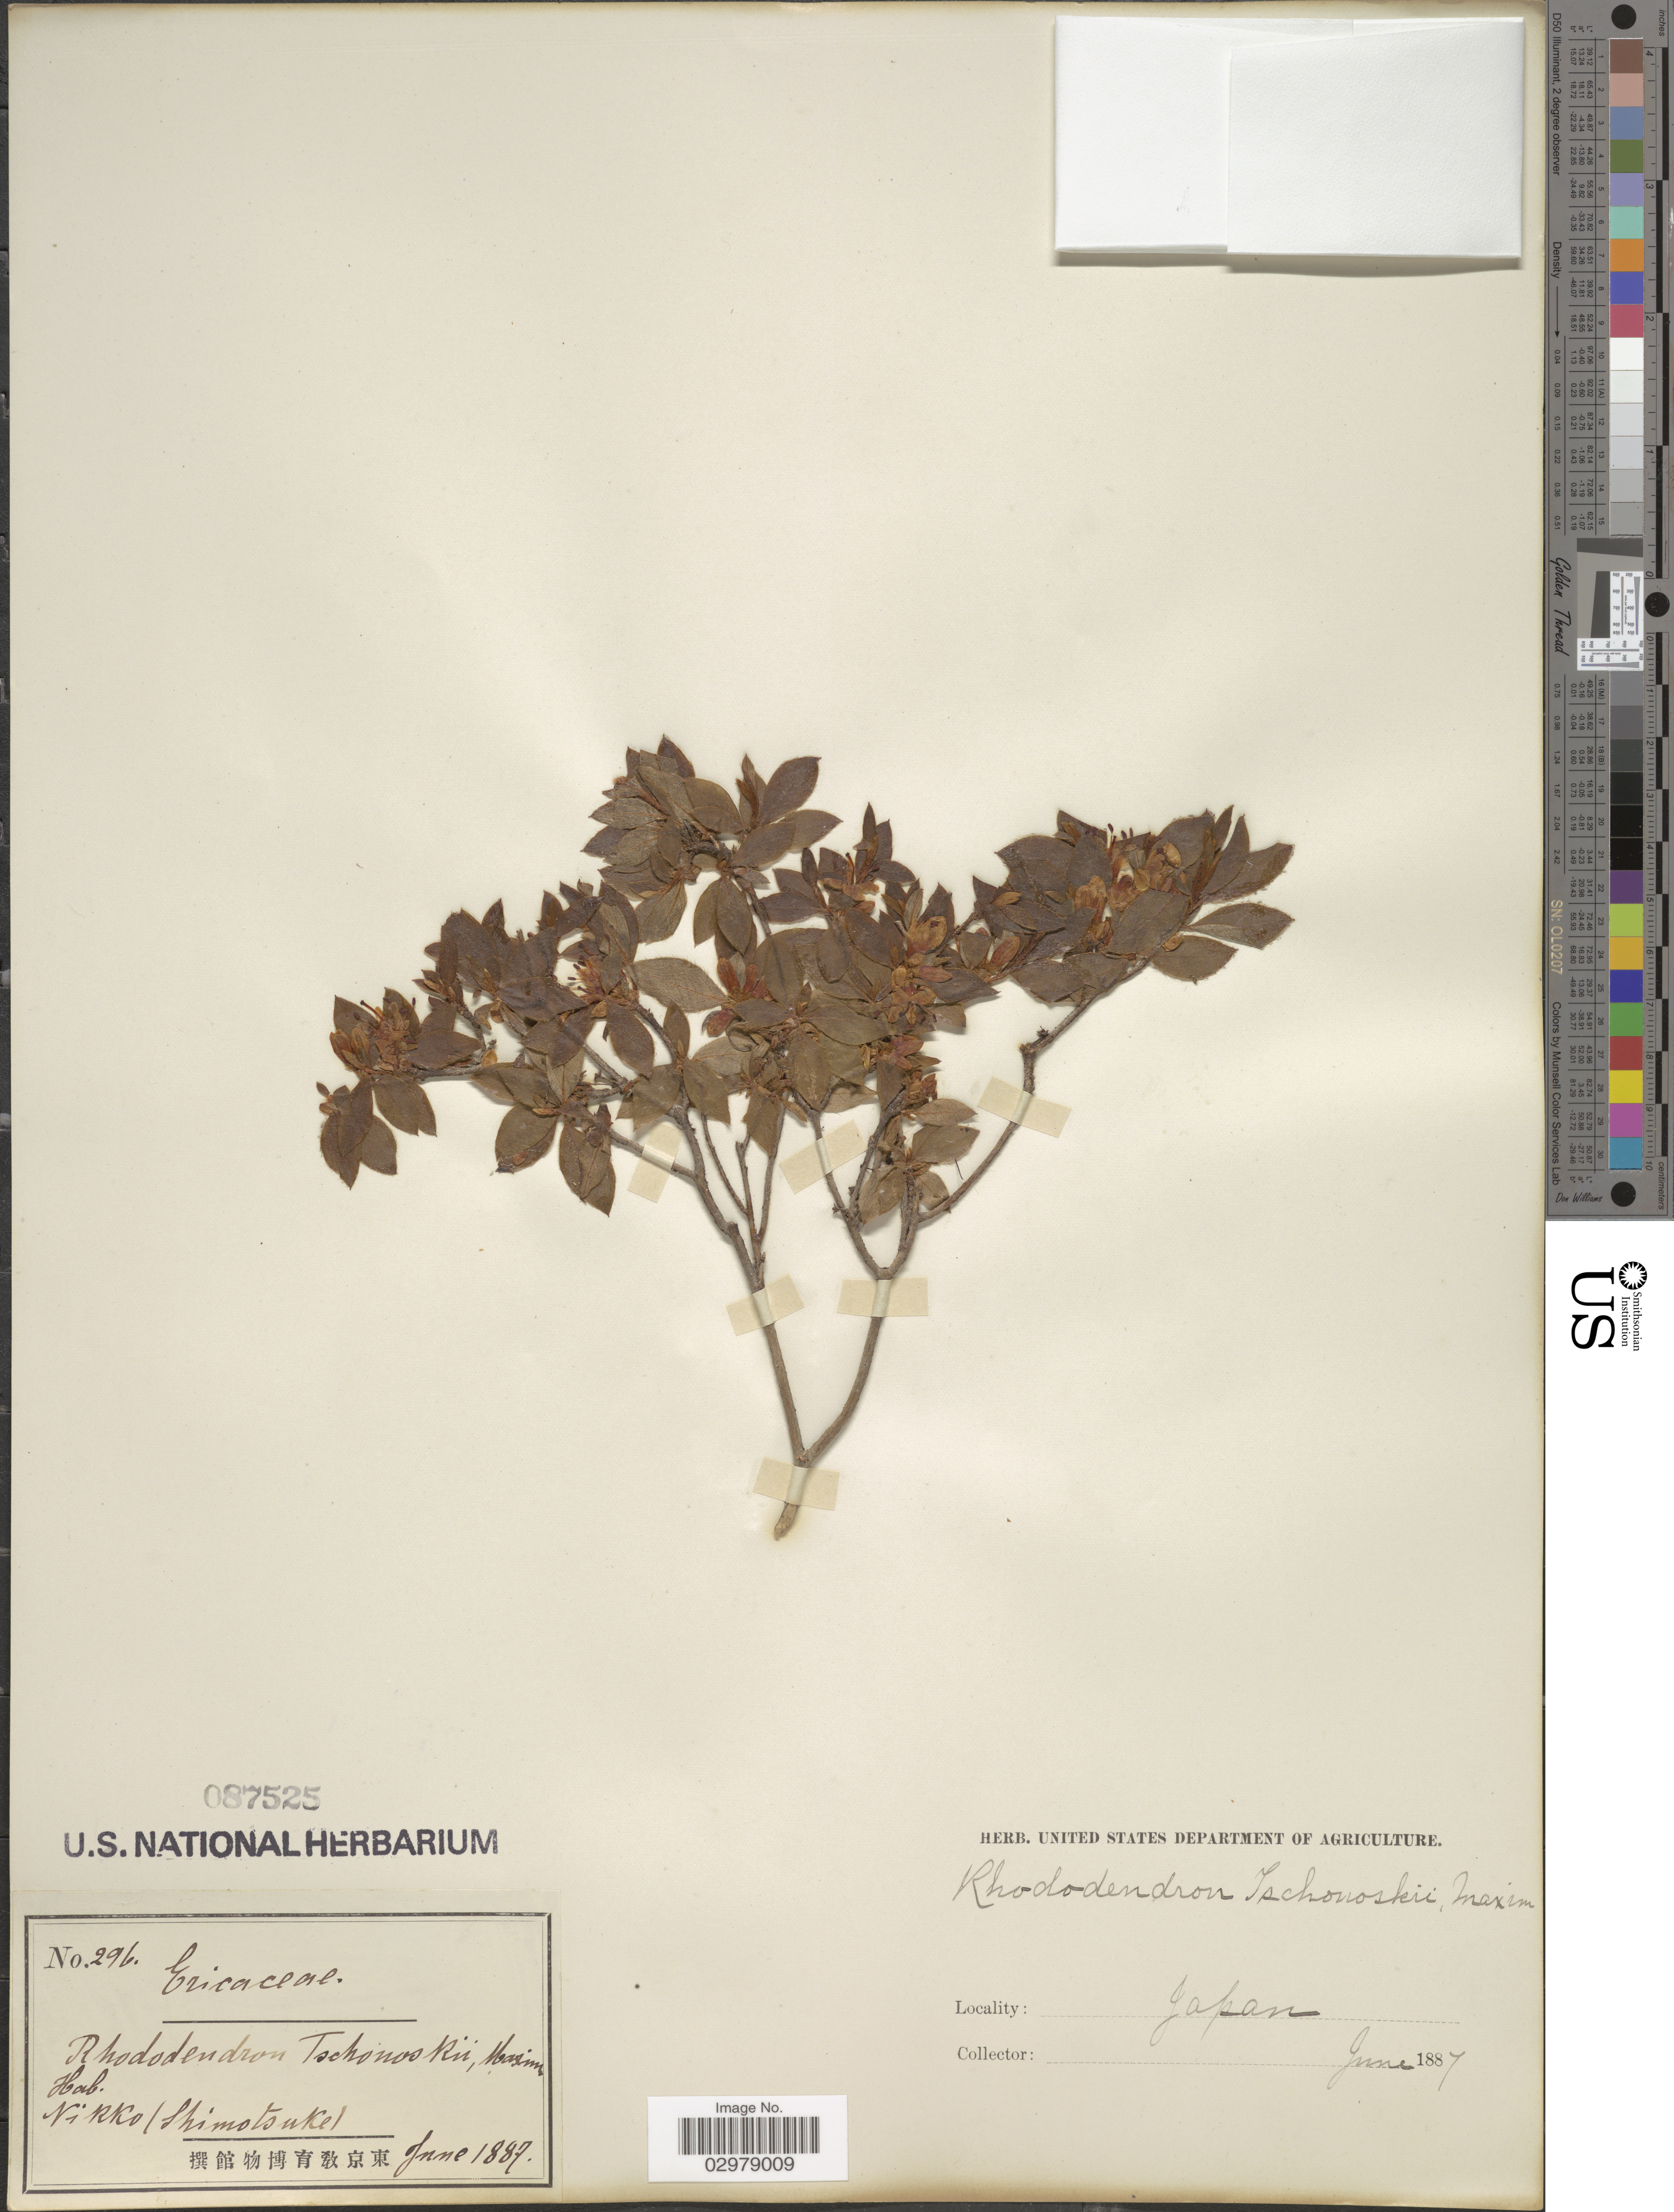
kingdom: Plantae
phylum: Tracheophyta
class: Magnoliopsida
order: Ericales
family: Ericaceae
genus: Rhododendron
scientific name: Rhododendron tschonoskii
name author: Maxim.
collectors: ex herb. U. S. Department of Agriculture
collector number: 296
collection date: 1887-06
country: Japan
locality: Nikko (Shimotsuke)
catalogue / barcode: US 87525